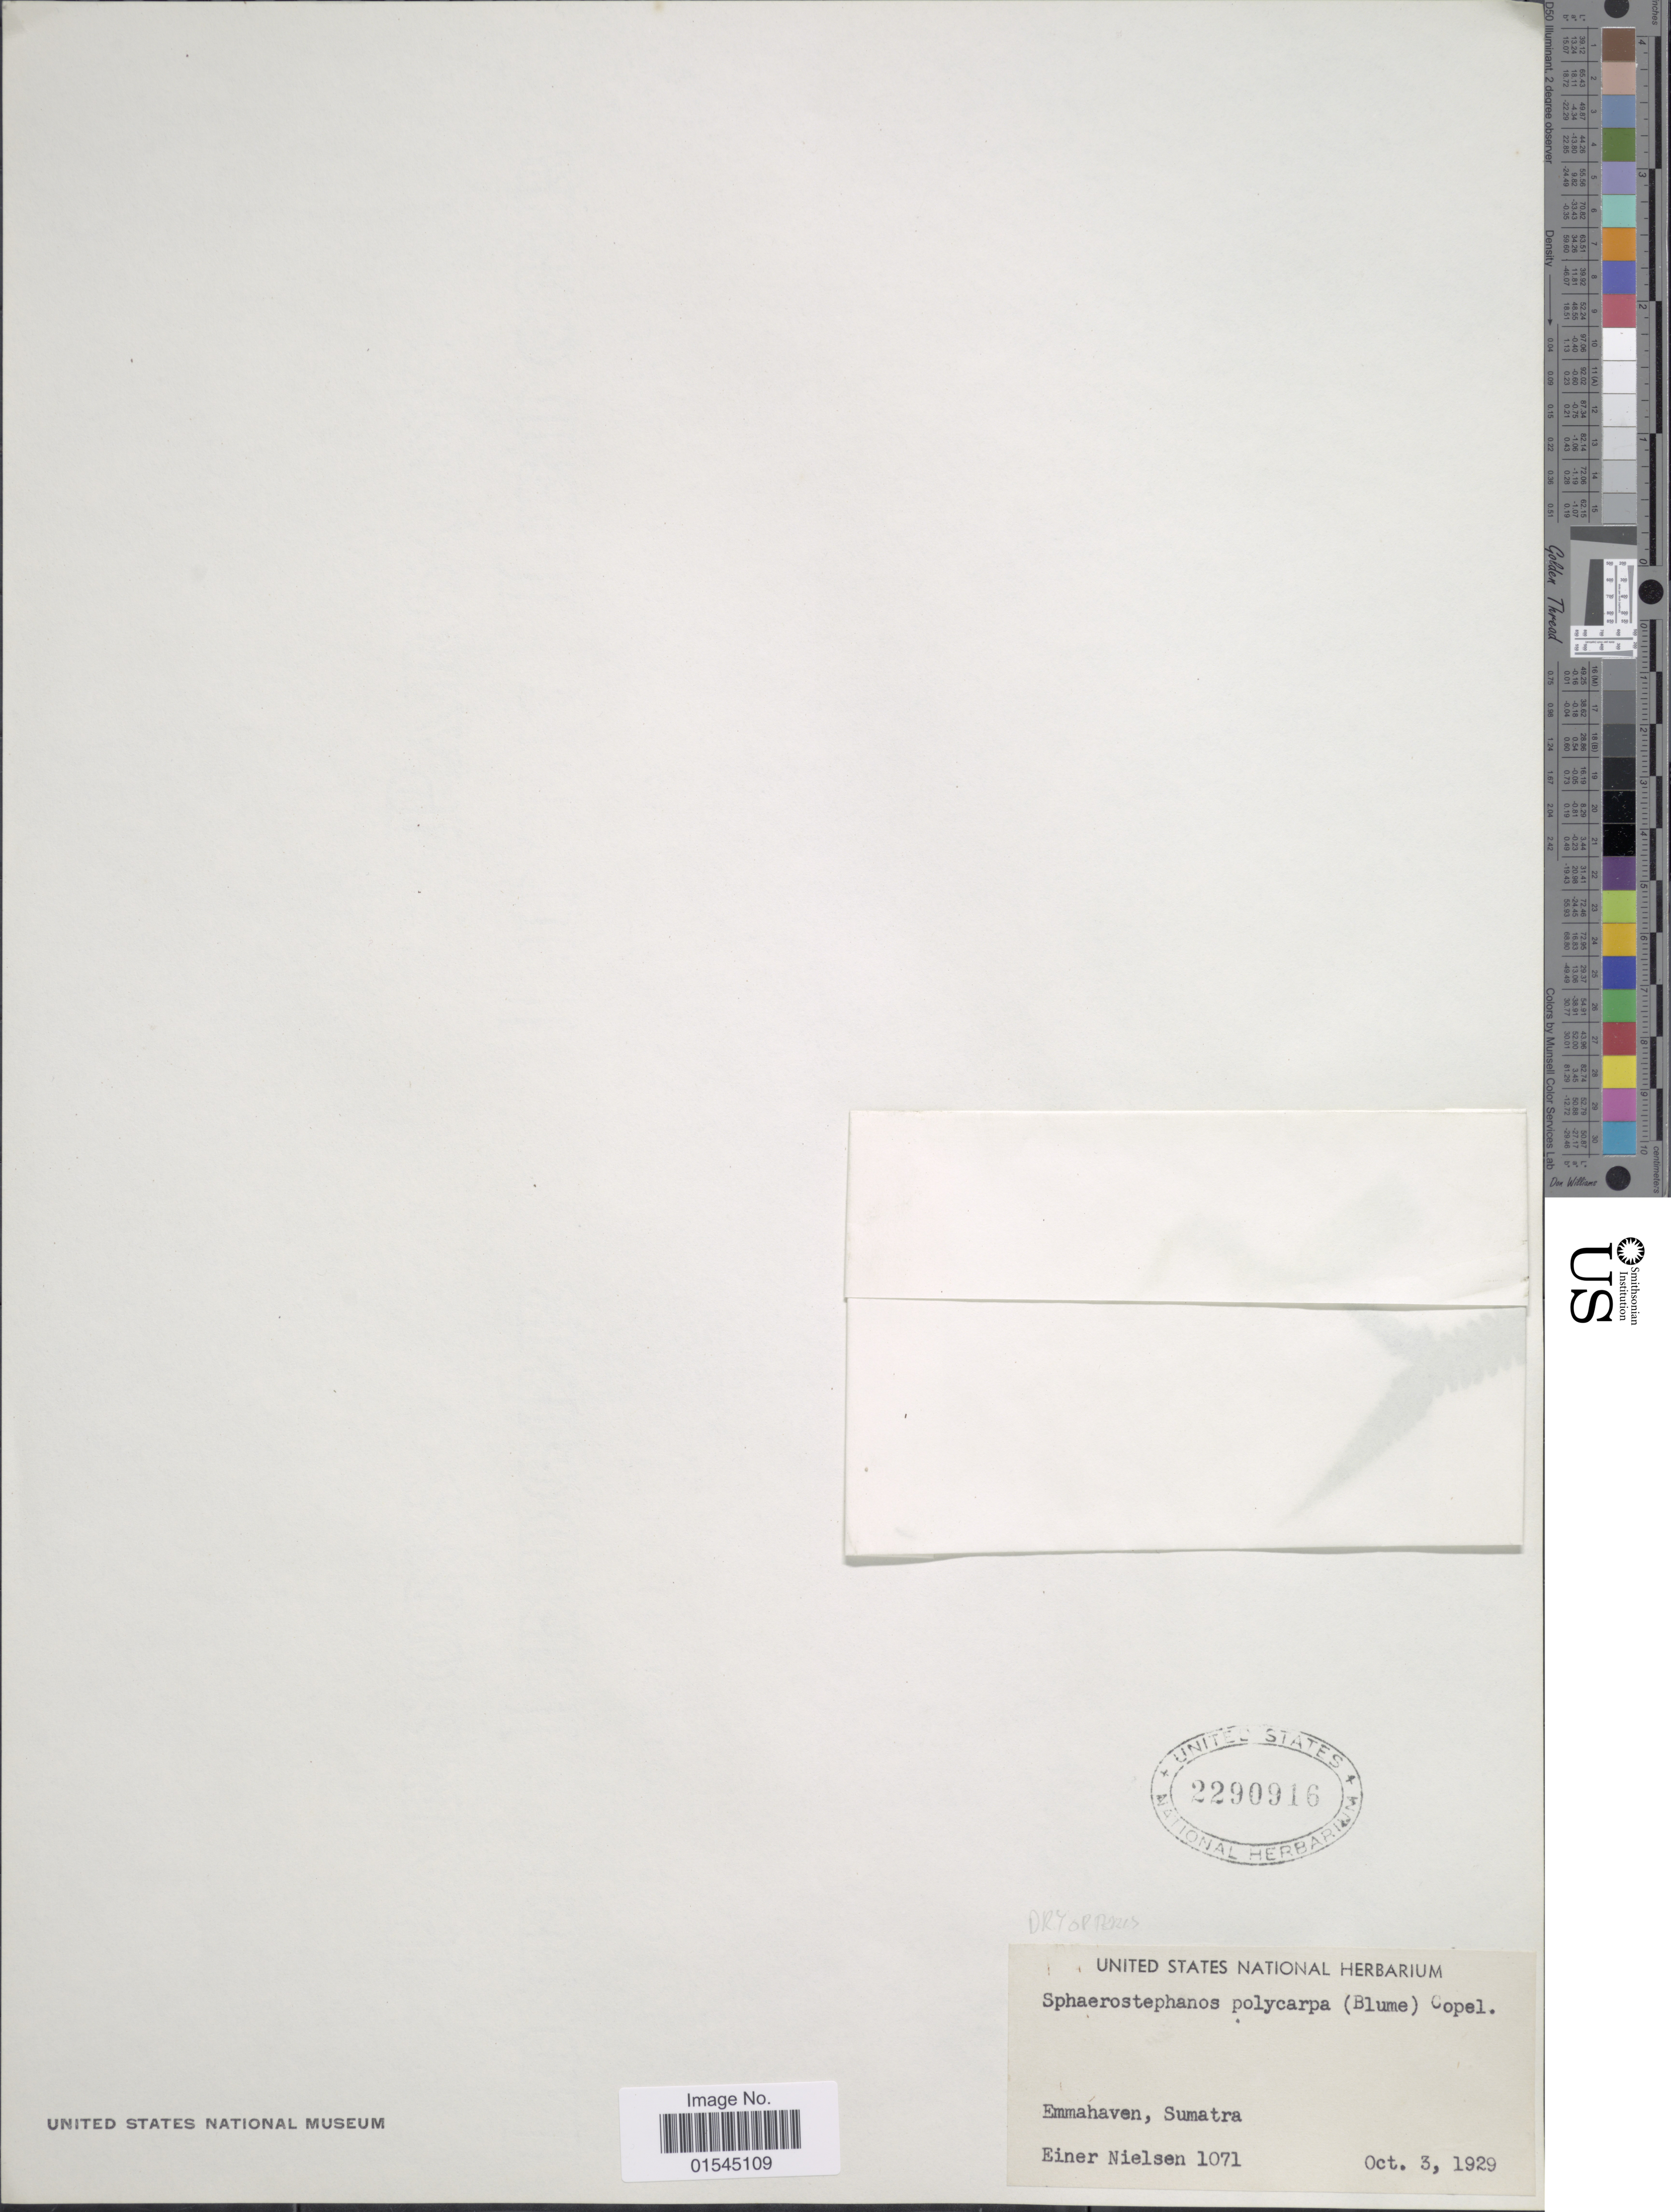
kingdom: Plantae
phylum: Tracheophyta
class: Polypodiopsida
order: Polypodiales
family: Thelypteridaceae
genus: Sphaerostephanos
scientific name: Sphaerostephanos polycarpus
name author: (Blume) Copel.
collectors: E. Nielsen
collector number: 1071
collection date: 1929-10-03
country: Indonesia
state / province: Sumatra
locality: Emmahaven, Sumatra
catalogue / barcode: US 2290916